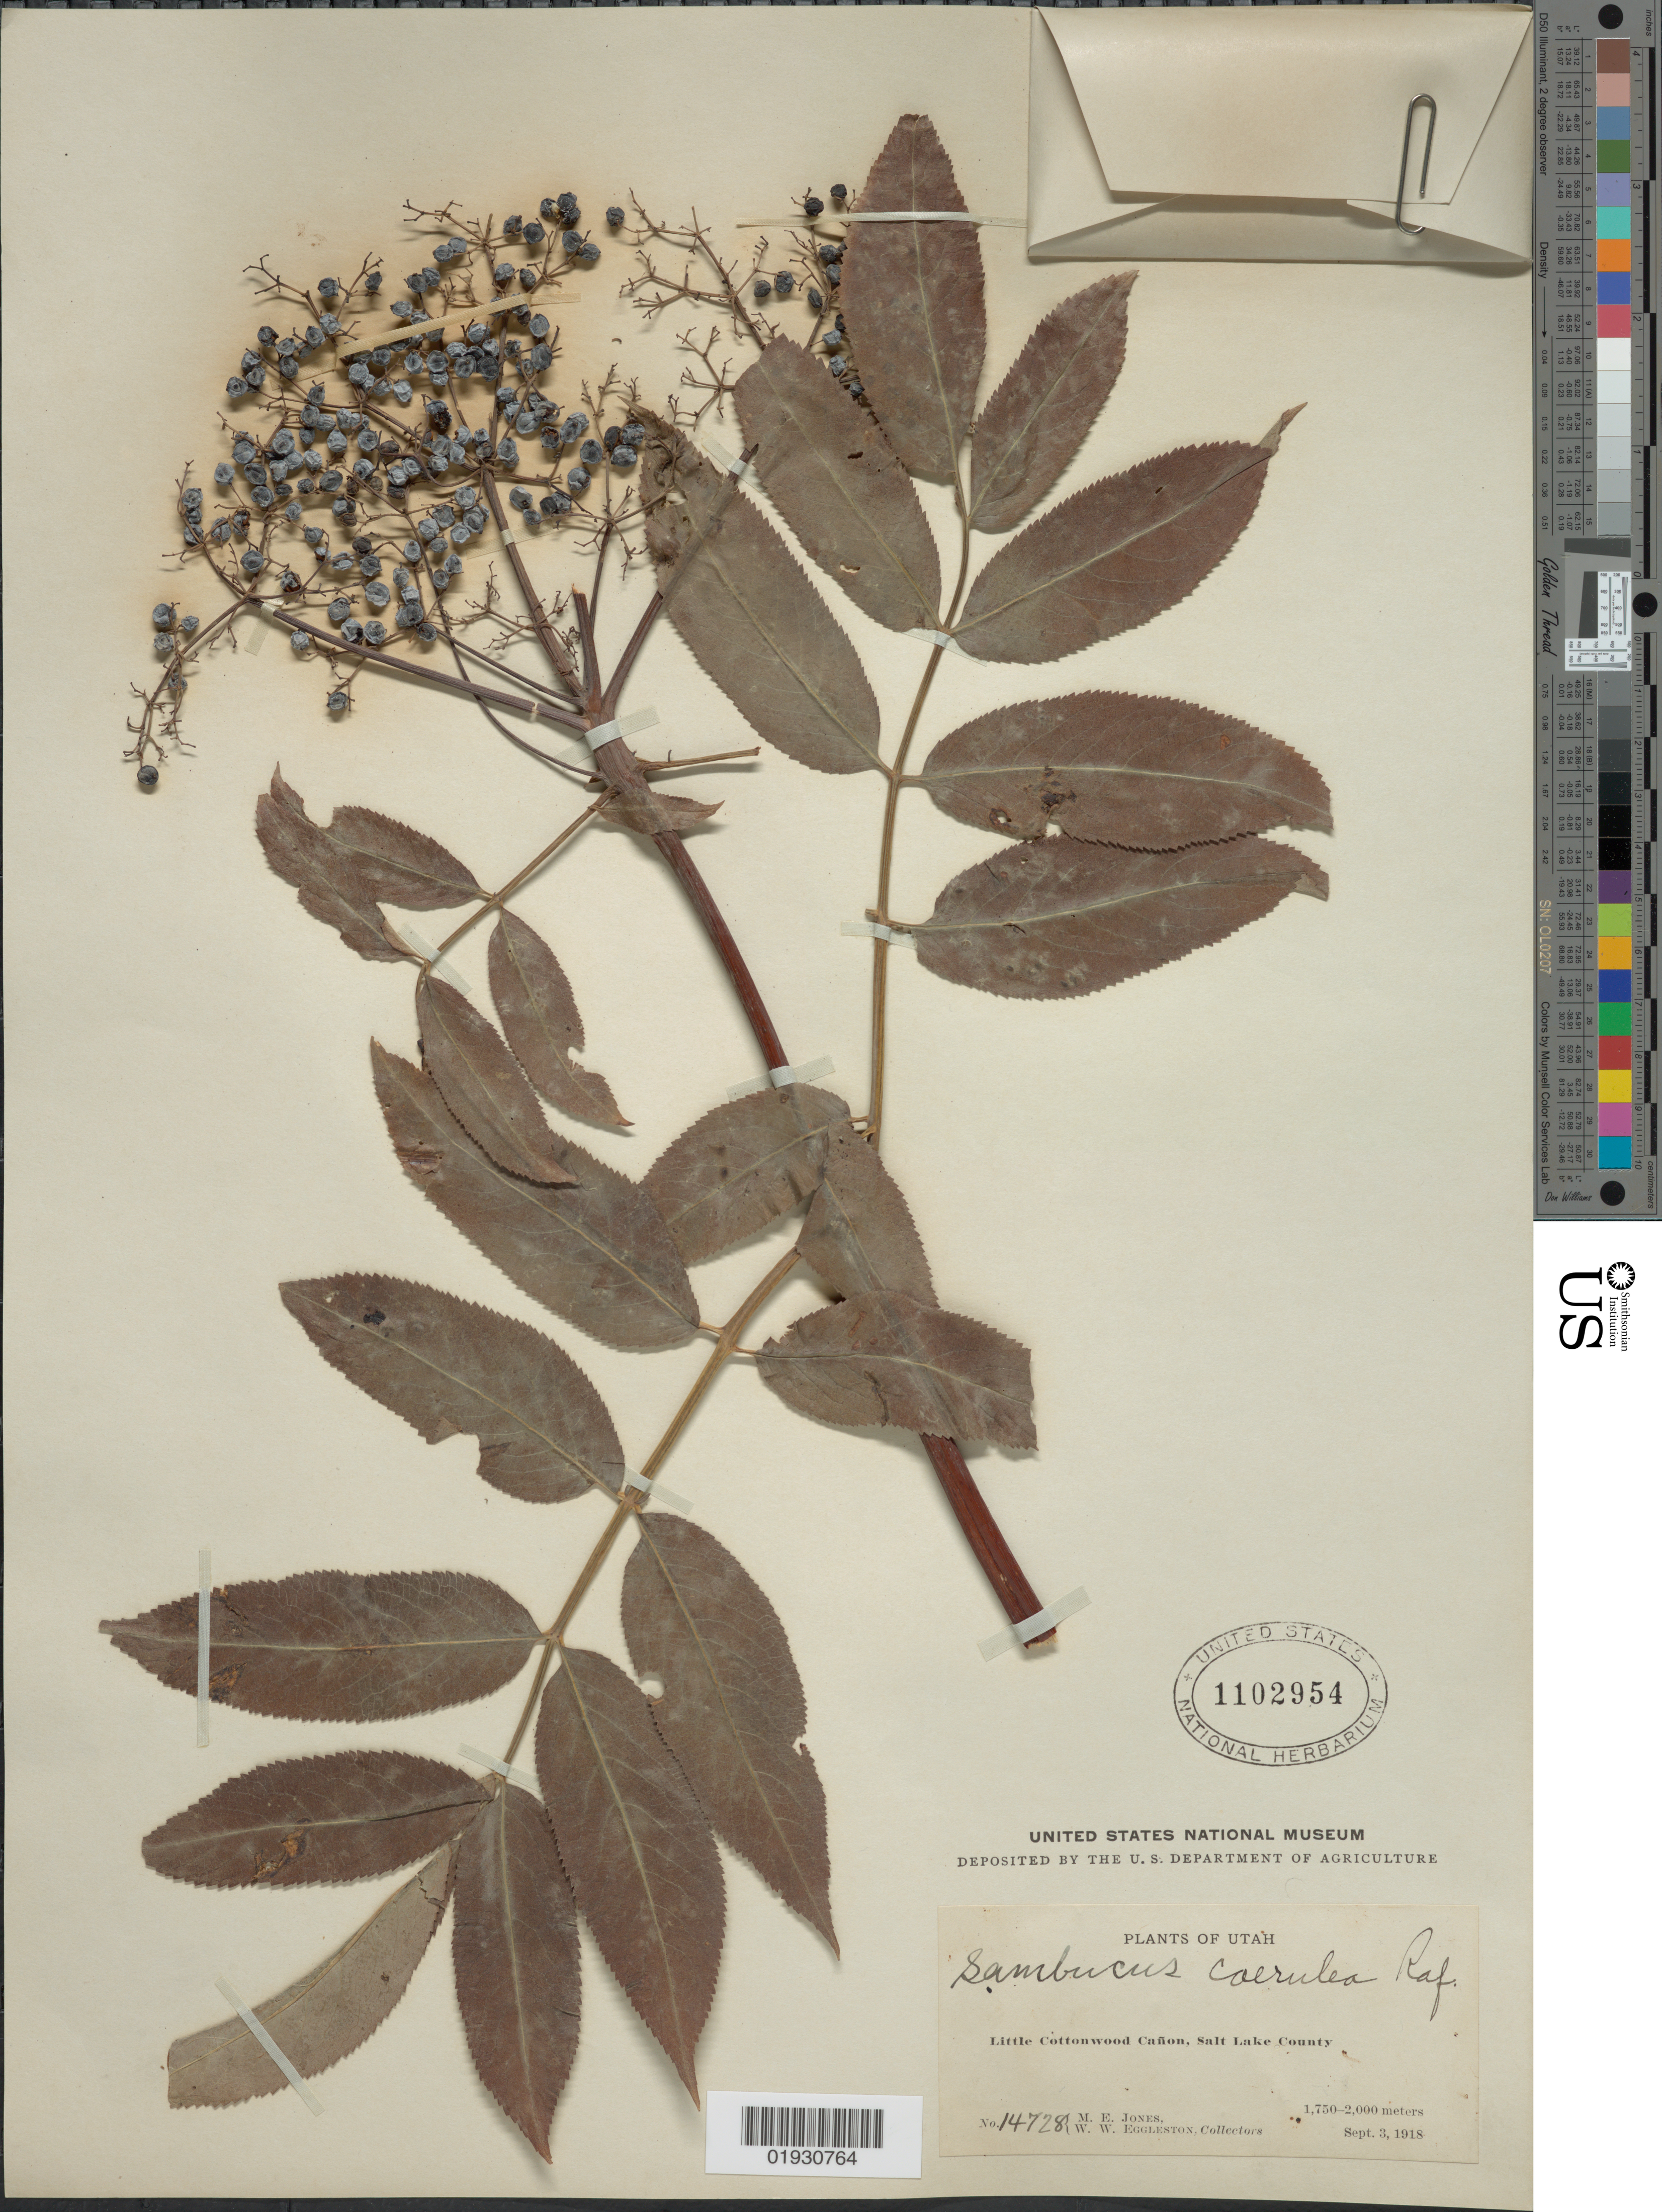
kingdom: Plantae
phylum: Tracheophyta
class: Magnoliopsida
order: Dipsacales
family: Viburnaceae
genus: Sambucus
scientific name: Sambucus cerulea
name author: Raf.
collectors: M. E. Jones & W. W. Eggleston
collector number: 14728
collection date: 1918-09-03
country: United States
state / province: Utah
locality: Little Cottonwood Cañon, Salt Lake County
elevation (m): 1750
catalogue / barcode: US 1102954